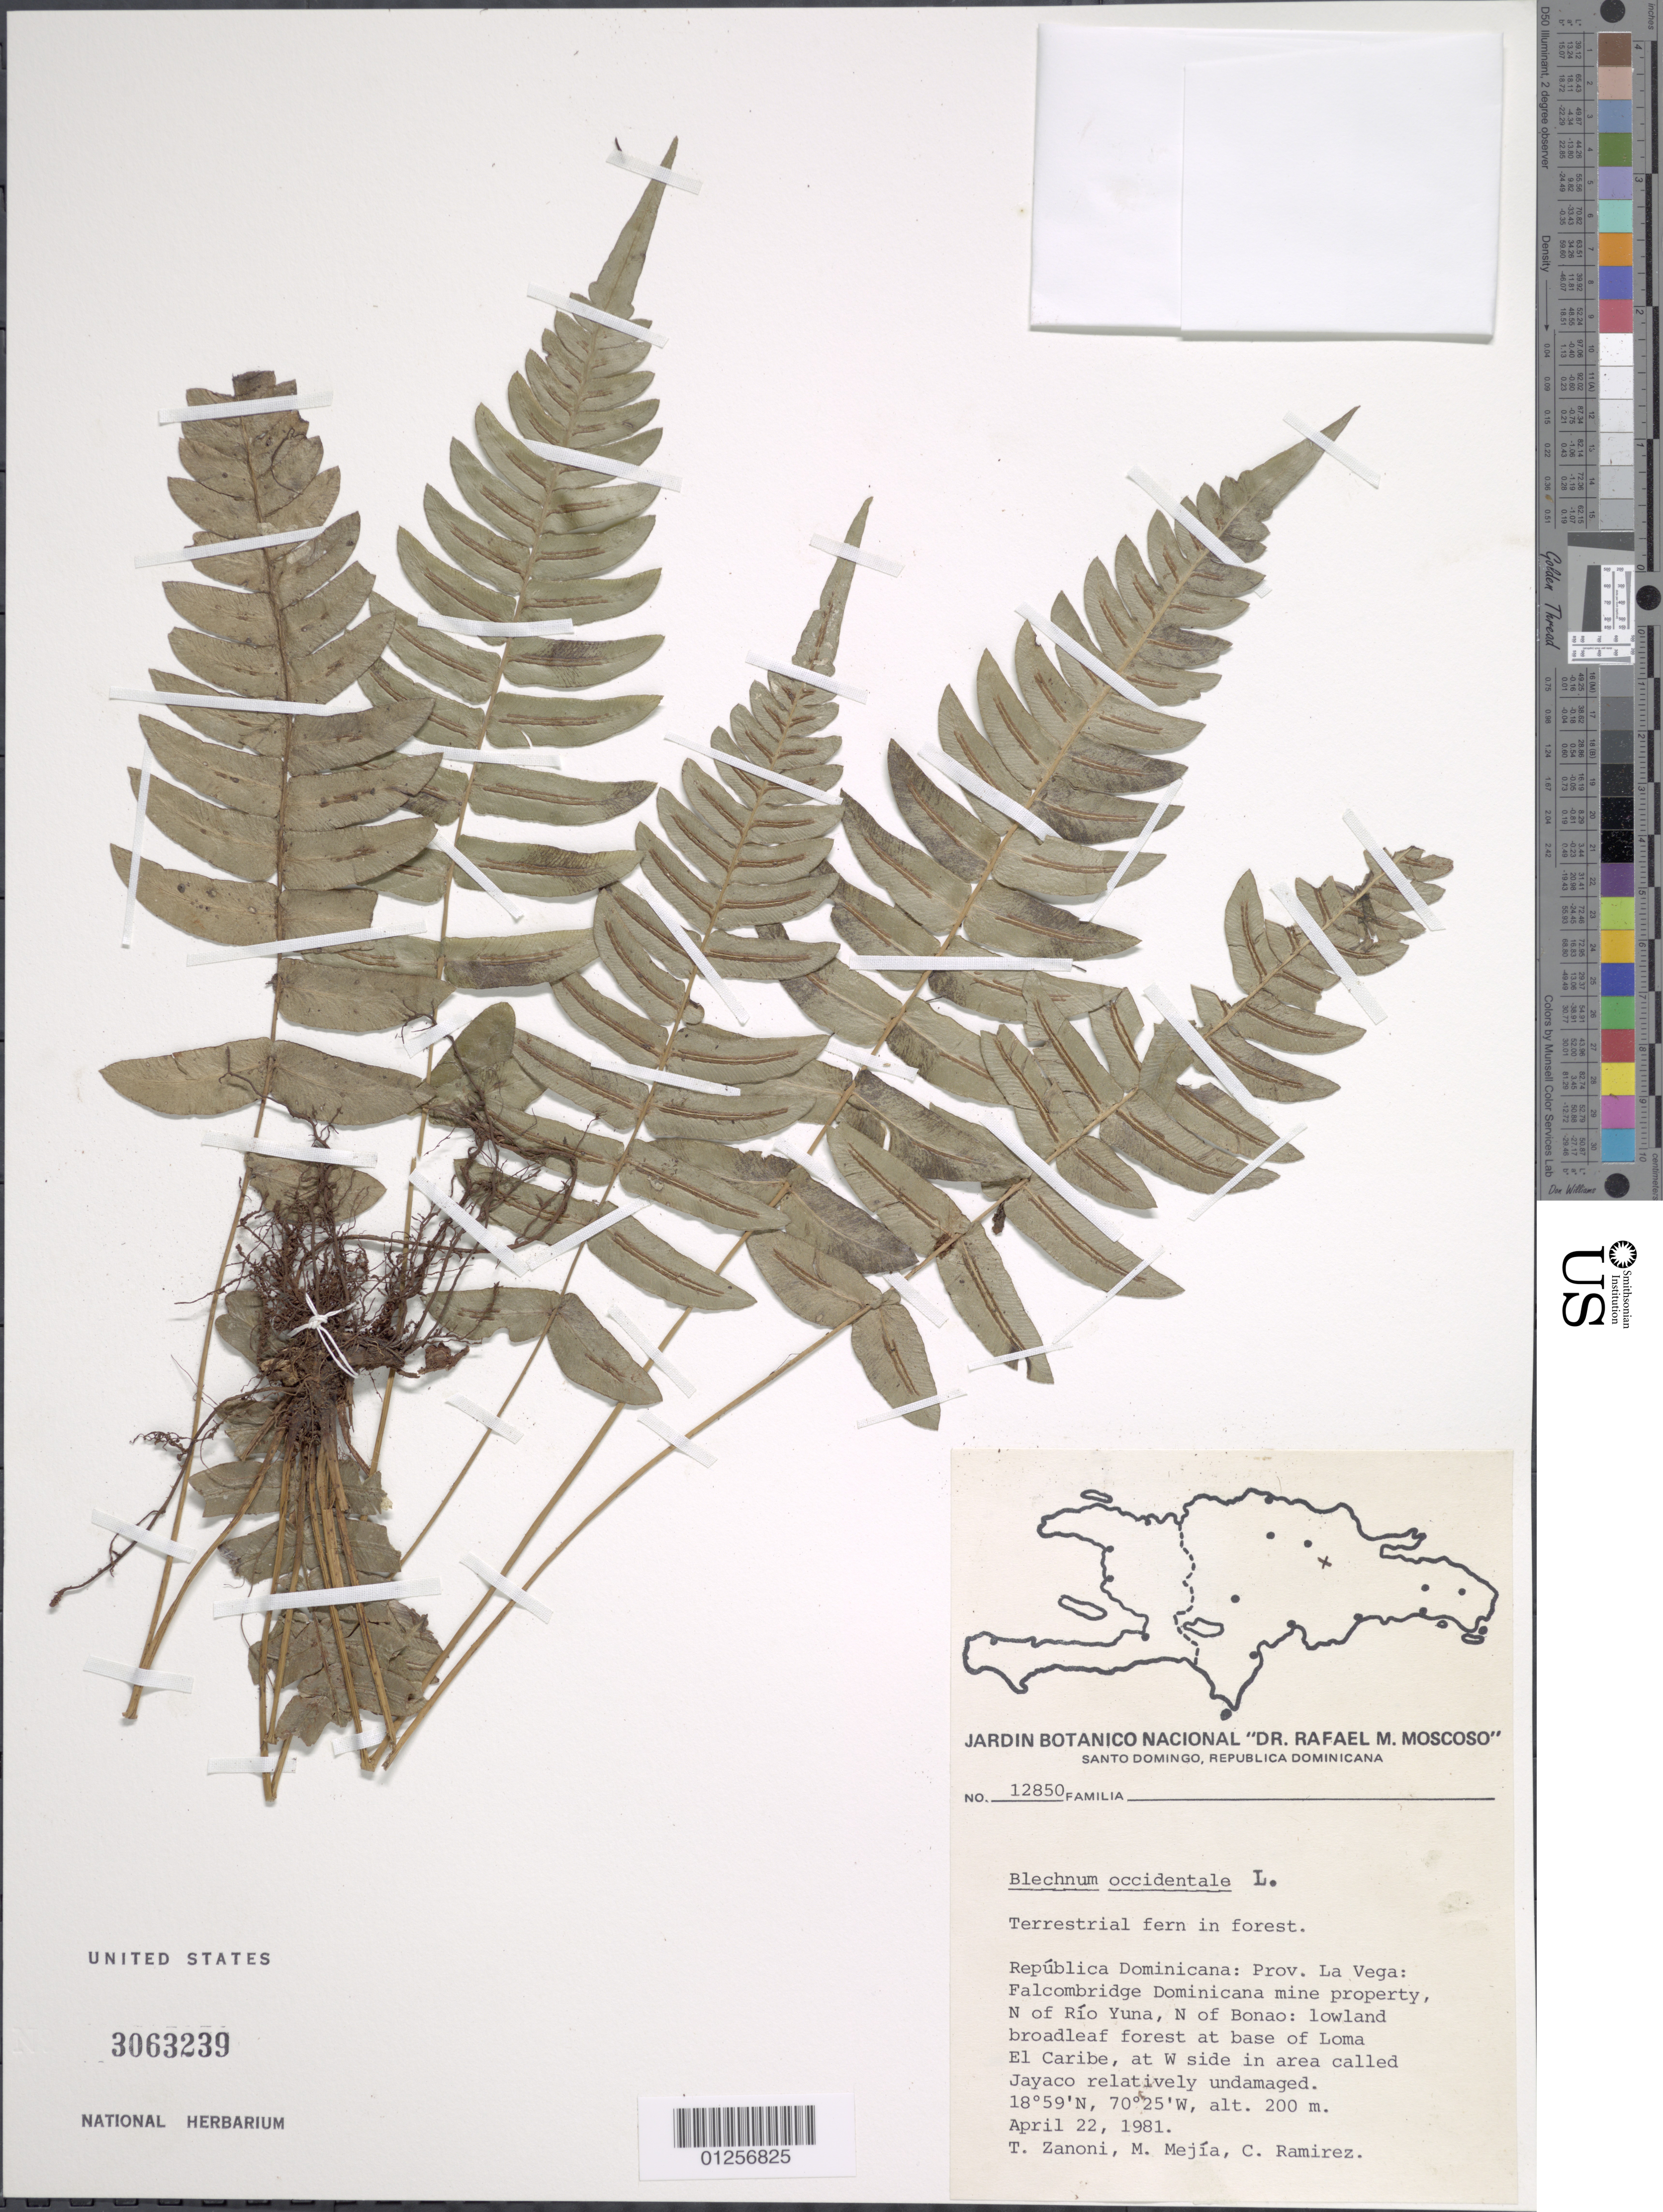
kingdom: Plantae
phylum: Tracheophyta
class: Polypodiopsida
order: Polypodiales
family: Blechnaceae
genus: Blechnum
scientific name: Blechnum occidentale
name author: L.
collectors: T. A. Zanoni, M. Mejia & C. Ramirez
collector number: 12850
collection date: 1981-04-22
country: Dominican Republic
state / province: La Vega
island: Hispaniola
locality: Falcombridge Dominicana mine property, N. or Río Yuna, N of Bonao. Base of El Caribe, at W side in area called Jayaco.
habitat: Lowland broadleaf forest, relatively undamaged.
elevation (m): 200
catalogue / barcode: US 3063239